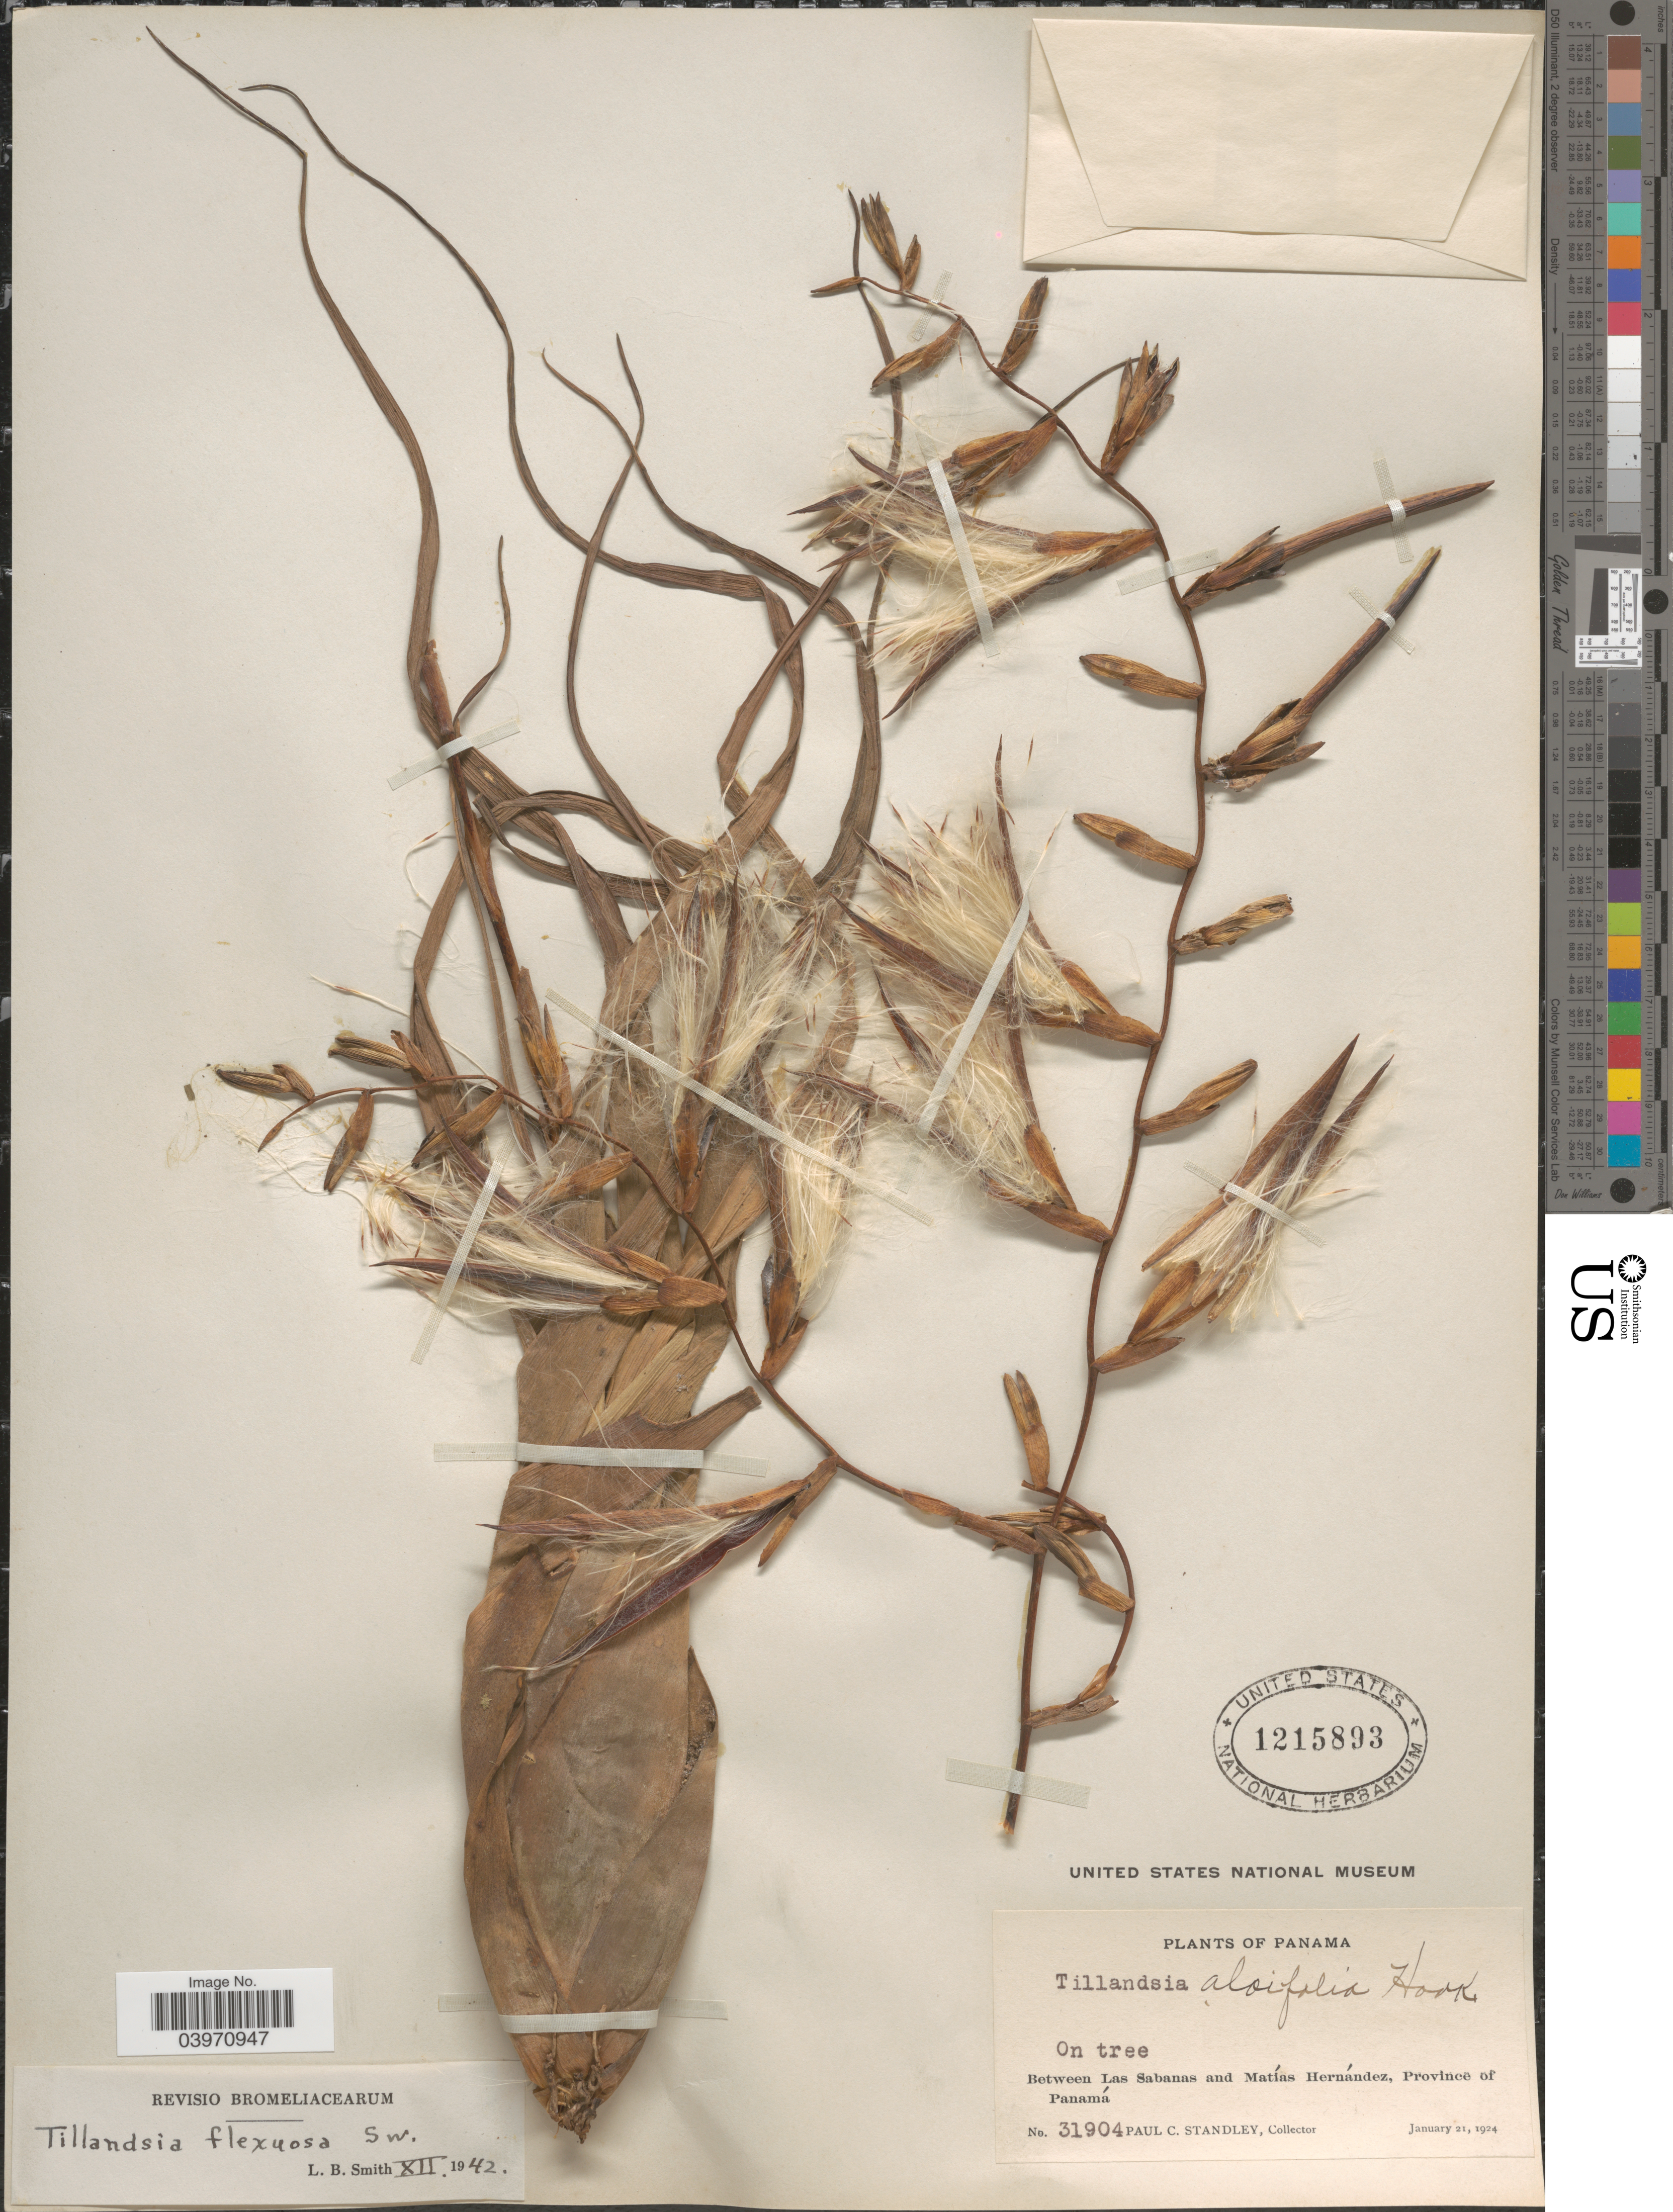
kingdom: Plantae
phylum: Tracheophyta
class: Liliopsida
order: Poales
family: Bromeliaceae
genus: Tillandsia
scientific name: Tillandsia flexuosa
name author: Sw.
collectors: P. C. Standley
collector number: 31904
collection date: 1924-01-21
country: Panama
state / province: Panamá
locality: Between Las Sabanas and Matías Hernández.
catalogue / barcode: US 1215893